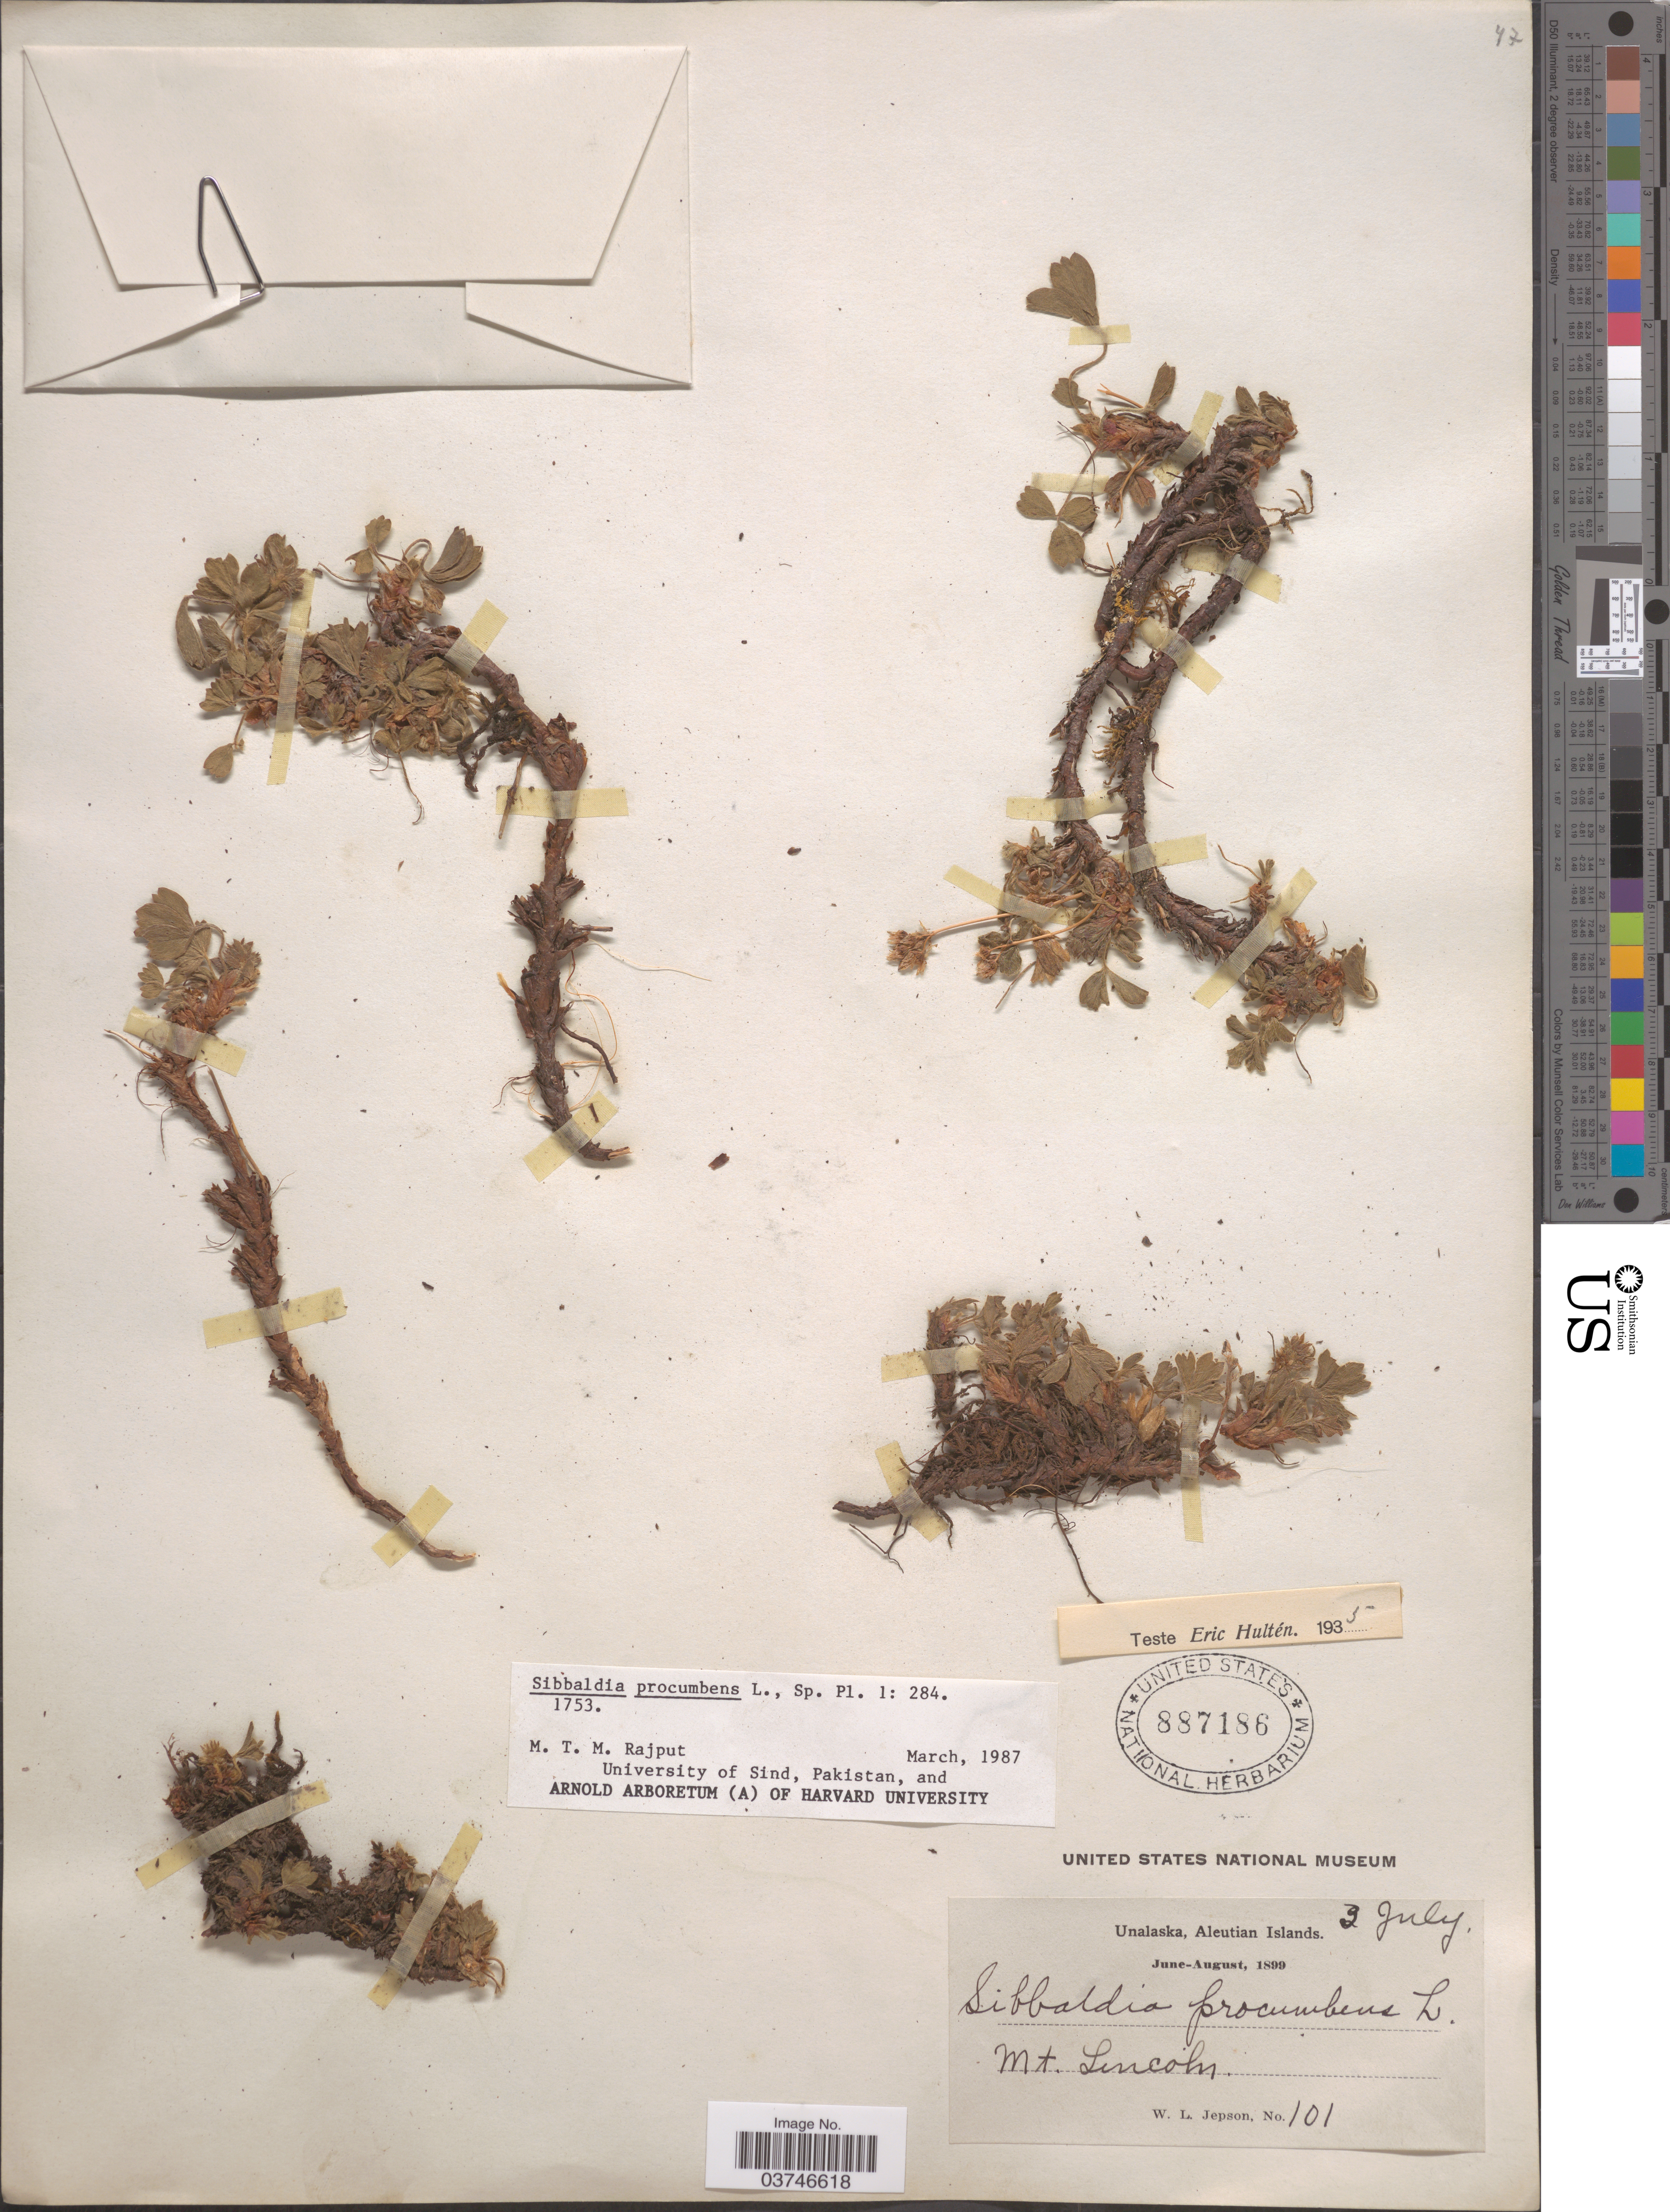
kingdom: Plantae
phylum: Tracheophyta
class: Magnoliopsida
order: Rosales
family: Rosaceae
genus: Sibbaldia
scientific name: Sibbaldia procumbens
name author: L.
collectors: W. L. Jepson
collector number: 101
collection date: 1899-07-03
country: United States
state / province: Alaska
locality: Unalaska, Aleutian Islands. Mt. Lincoln.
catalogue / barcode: US 887186